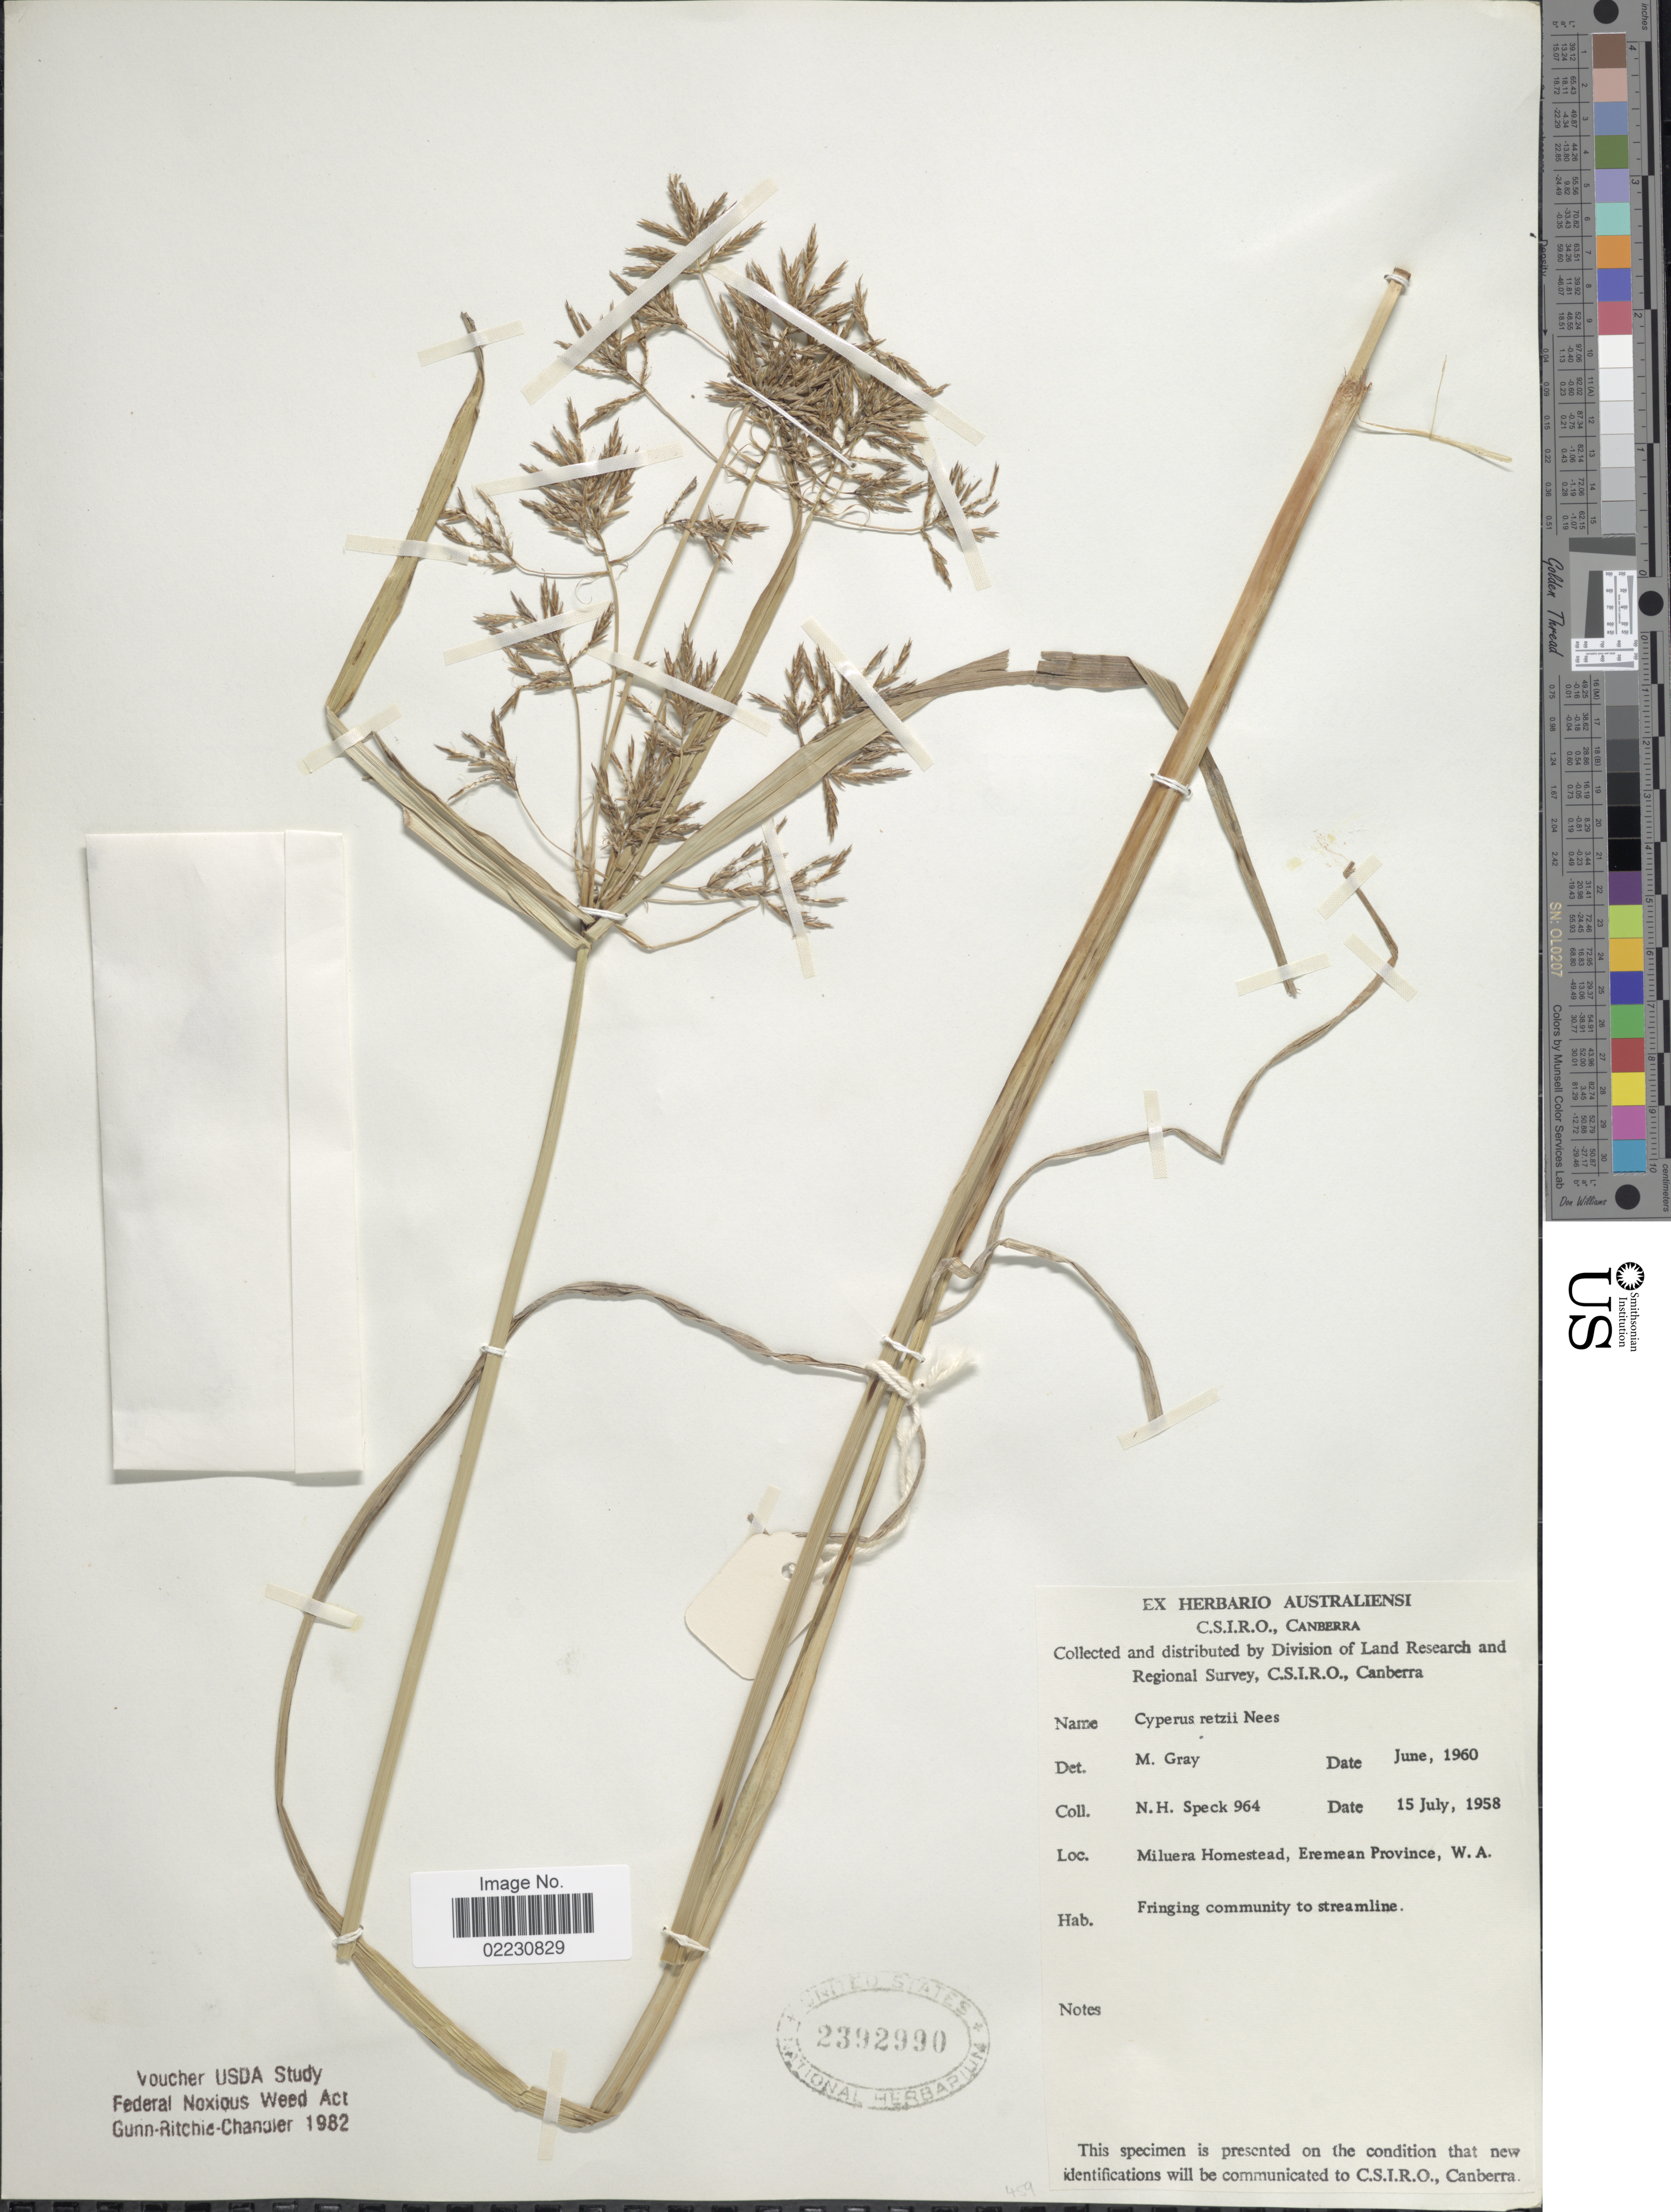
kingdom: Plantae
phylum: Tracheophyta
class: Liliopsida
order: Poales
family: Cyperaceae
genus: Cyperus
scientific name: Cyperus bifax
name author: C.B. Clarke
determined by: Adams, L. G.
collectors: N. Speck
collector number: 964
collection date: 1958-07-15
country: Australia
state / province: Western Australia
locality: Miluera Homestead, Eremean Province, W.A.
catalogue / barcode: US 2392990